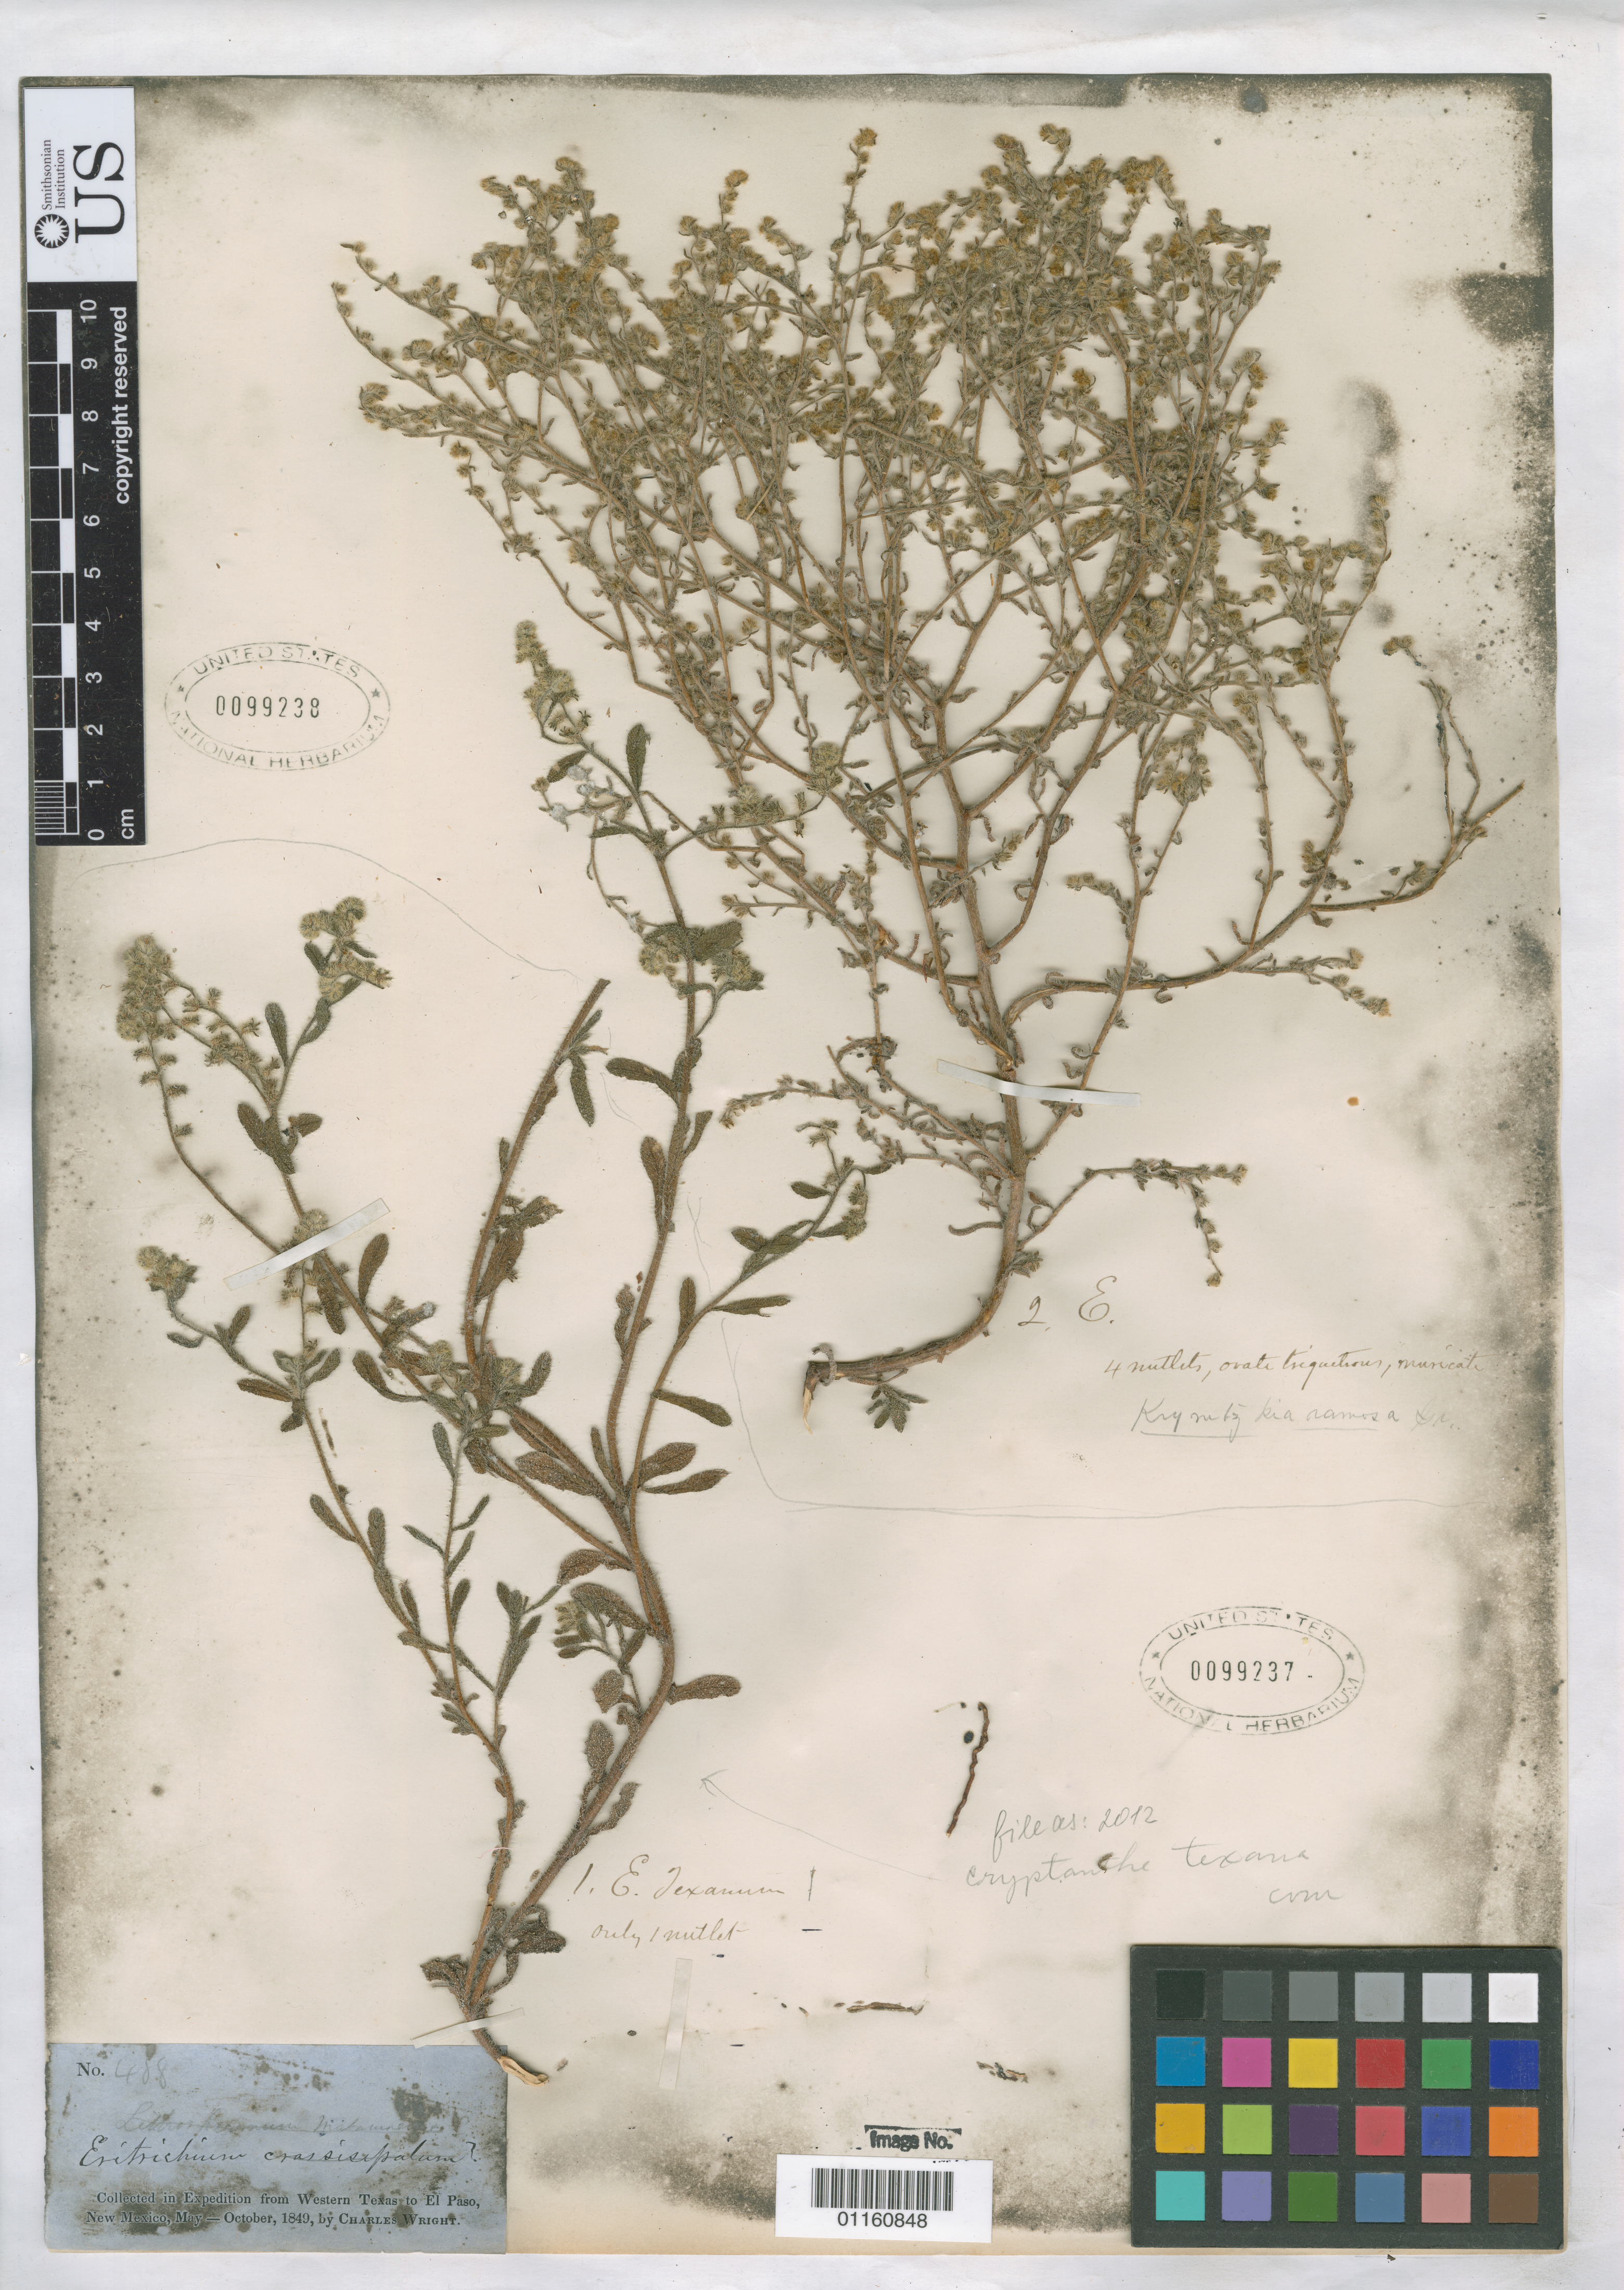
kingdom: Plantae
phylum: Tracheophyta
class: Magnoliopsida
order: Boraginales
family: Boraginaceae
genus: Cryptantha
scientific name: Cryptantha texana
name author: (A. DC.) Greene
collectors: C. Wright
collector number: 488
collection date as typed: May 1849 to -- Oct 1849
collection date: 1849-05/1849-10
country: United States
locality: From Western Texas to El Paso, New Mexico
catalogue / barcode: US 99237